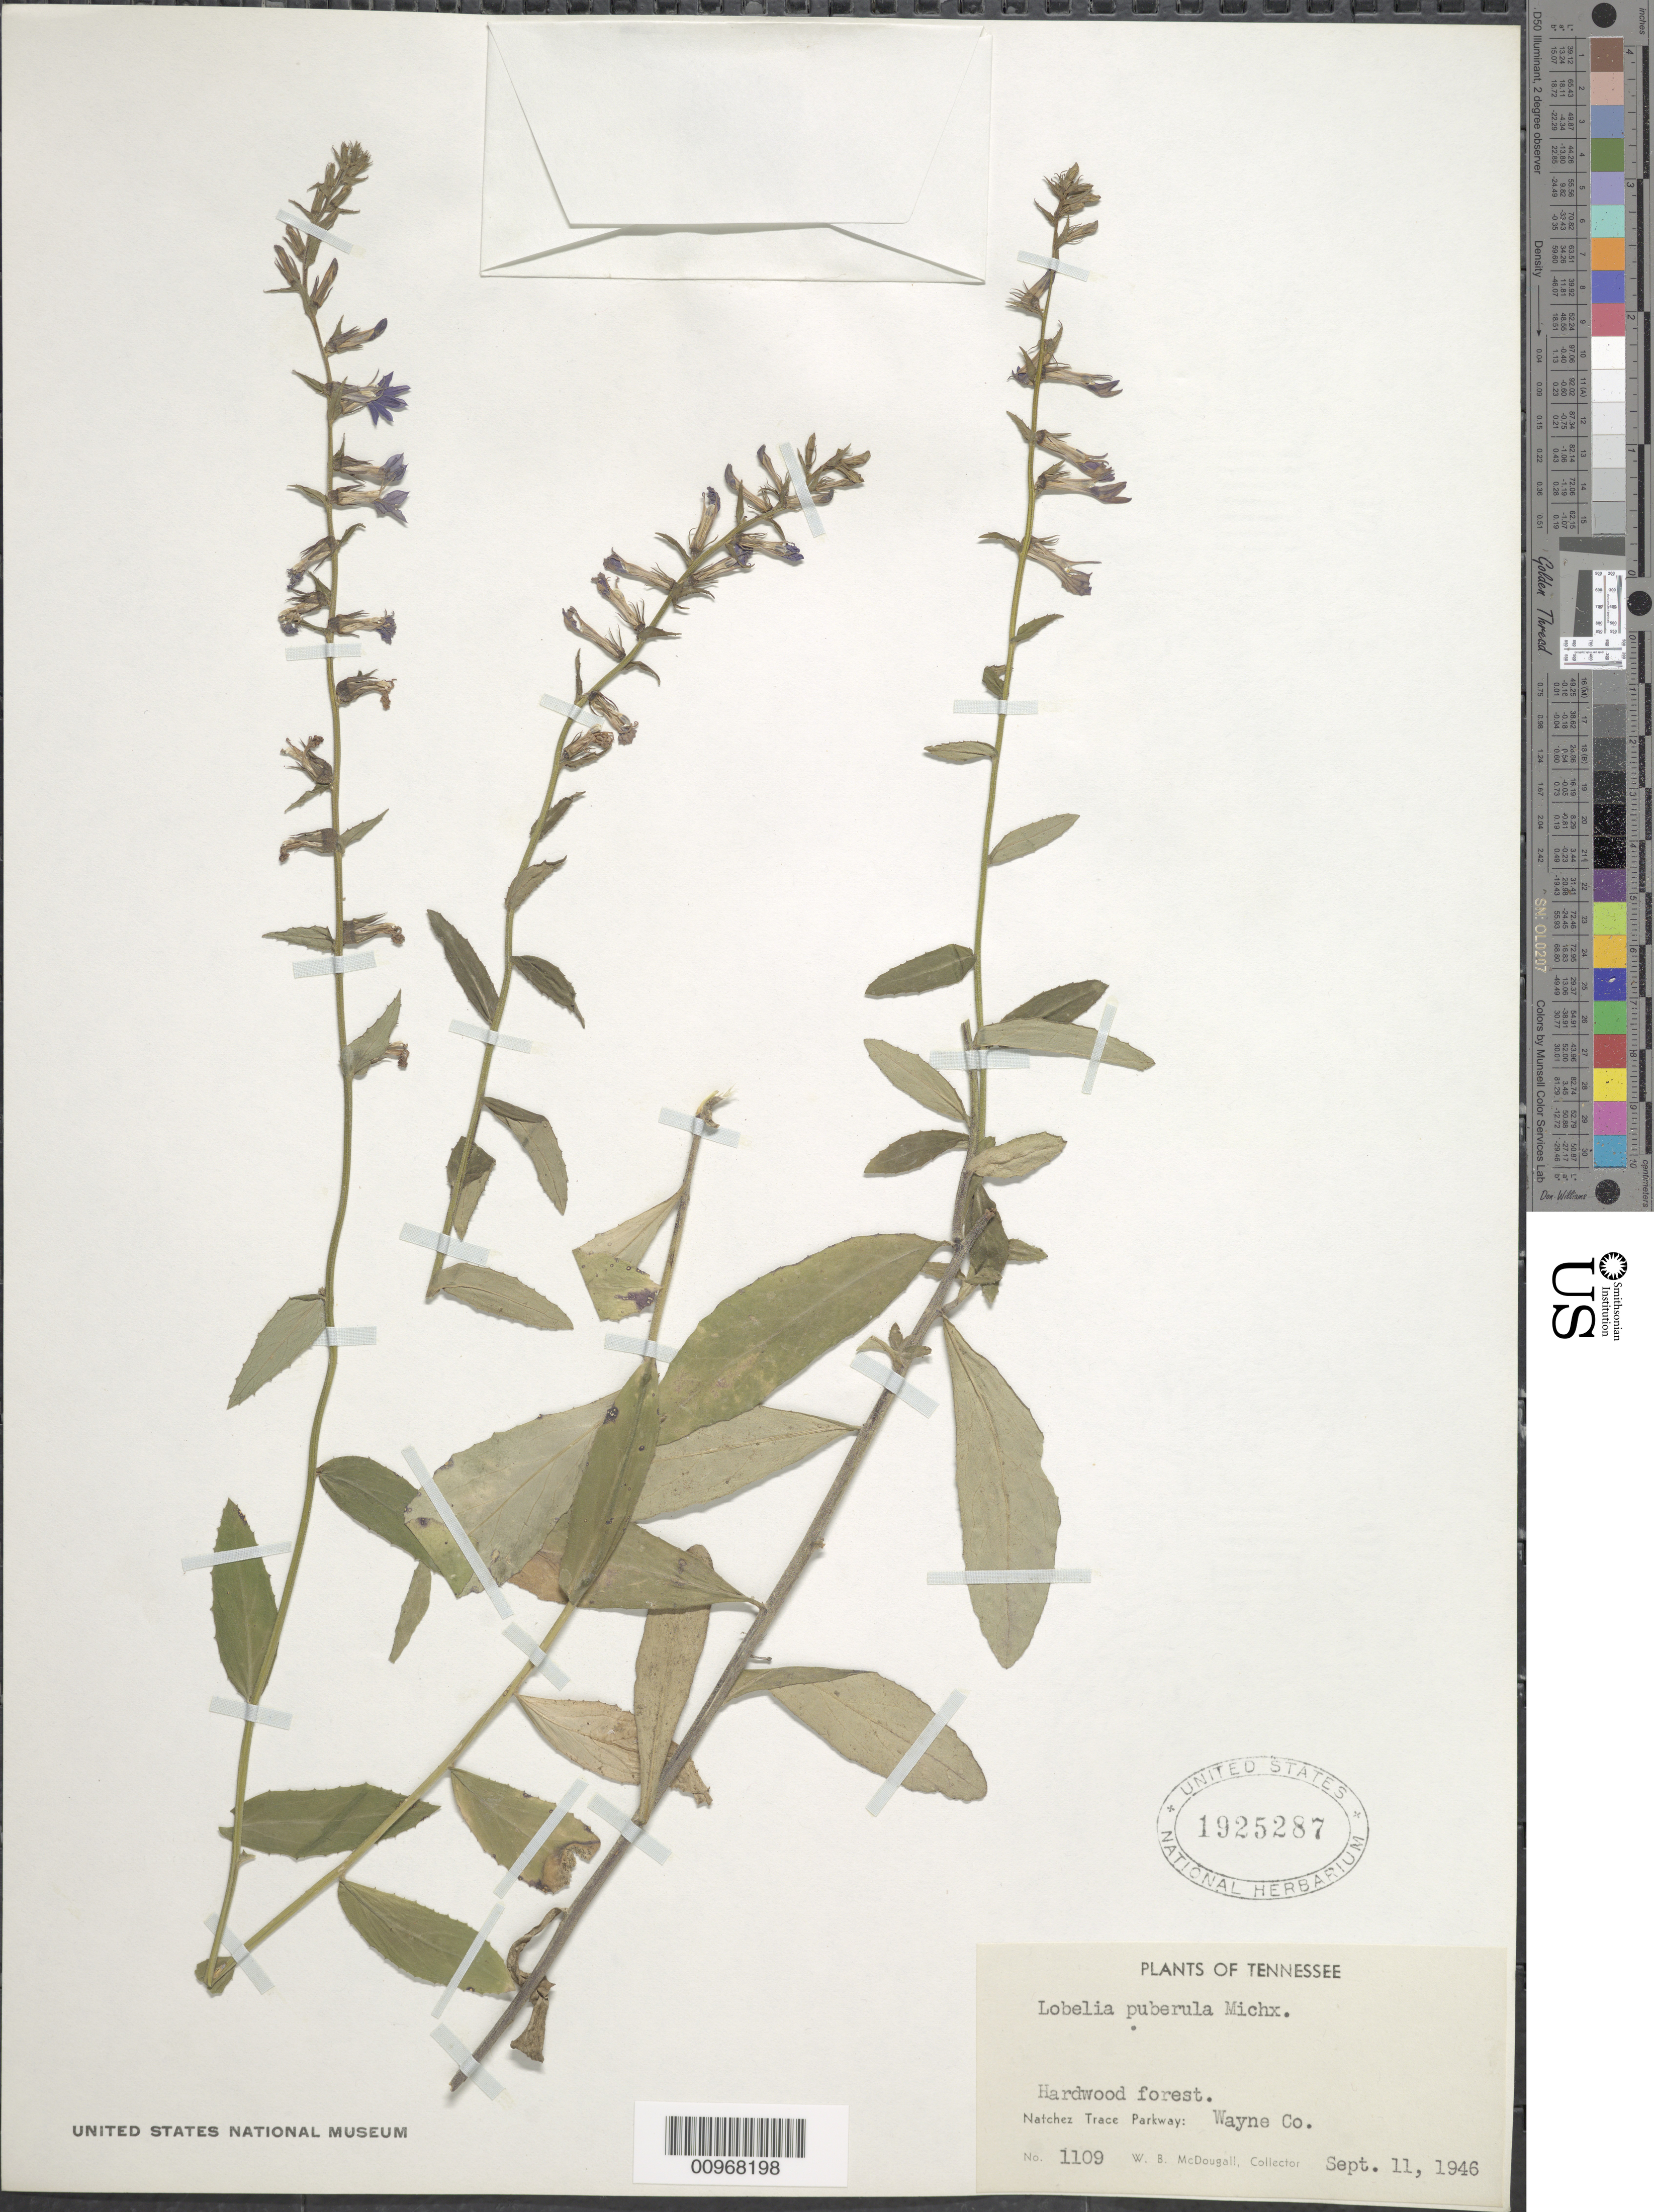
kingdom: Plantae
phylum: Tracheophyta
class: Magnoliopsida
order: Asterales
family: Campanulaceae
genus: Lobelia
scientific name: Lobelia puberula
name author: Michx.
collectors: W. B. McDougall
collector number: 1109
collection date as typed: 11 Sep 1946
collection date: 1946-09-11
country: United States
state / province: Mississippi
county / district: Wayne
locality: Natchez trace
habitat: hardwood forest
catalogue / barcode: US 1925287